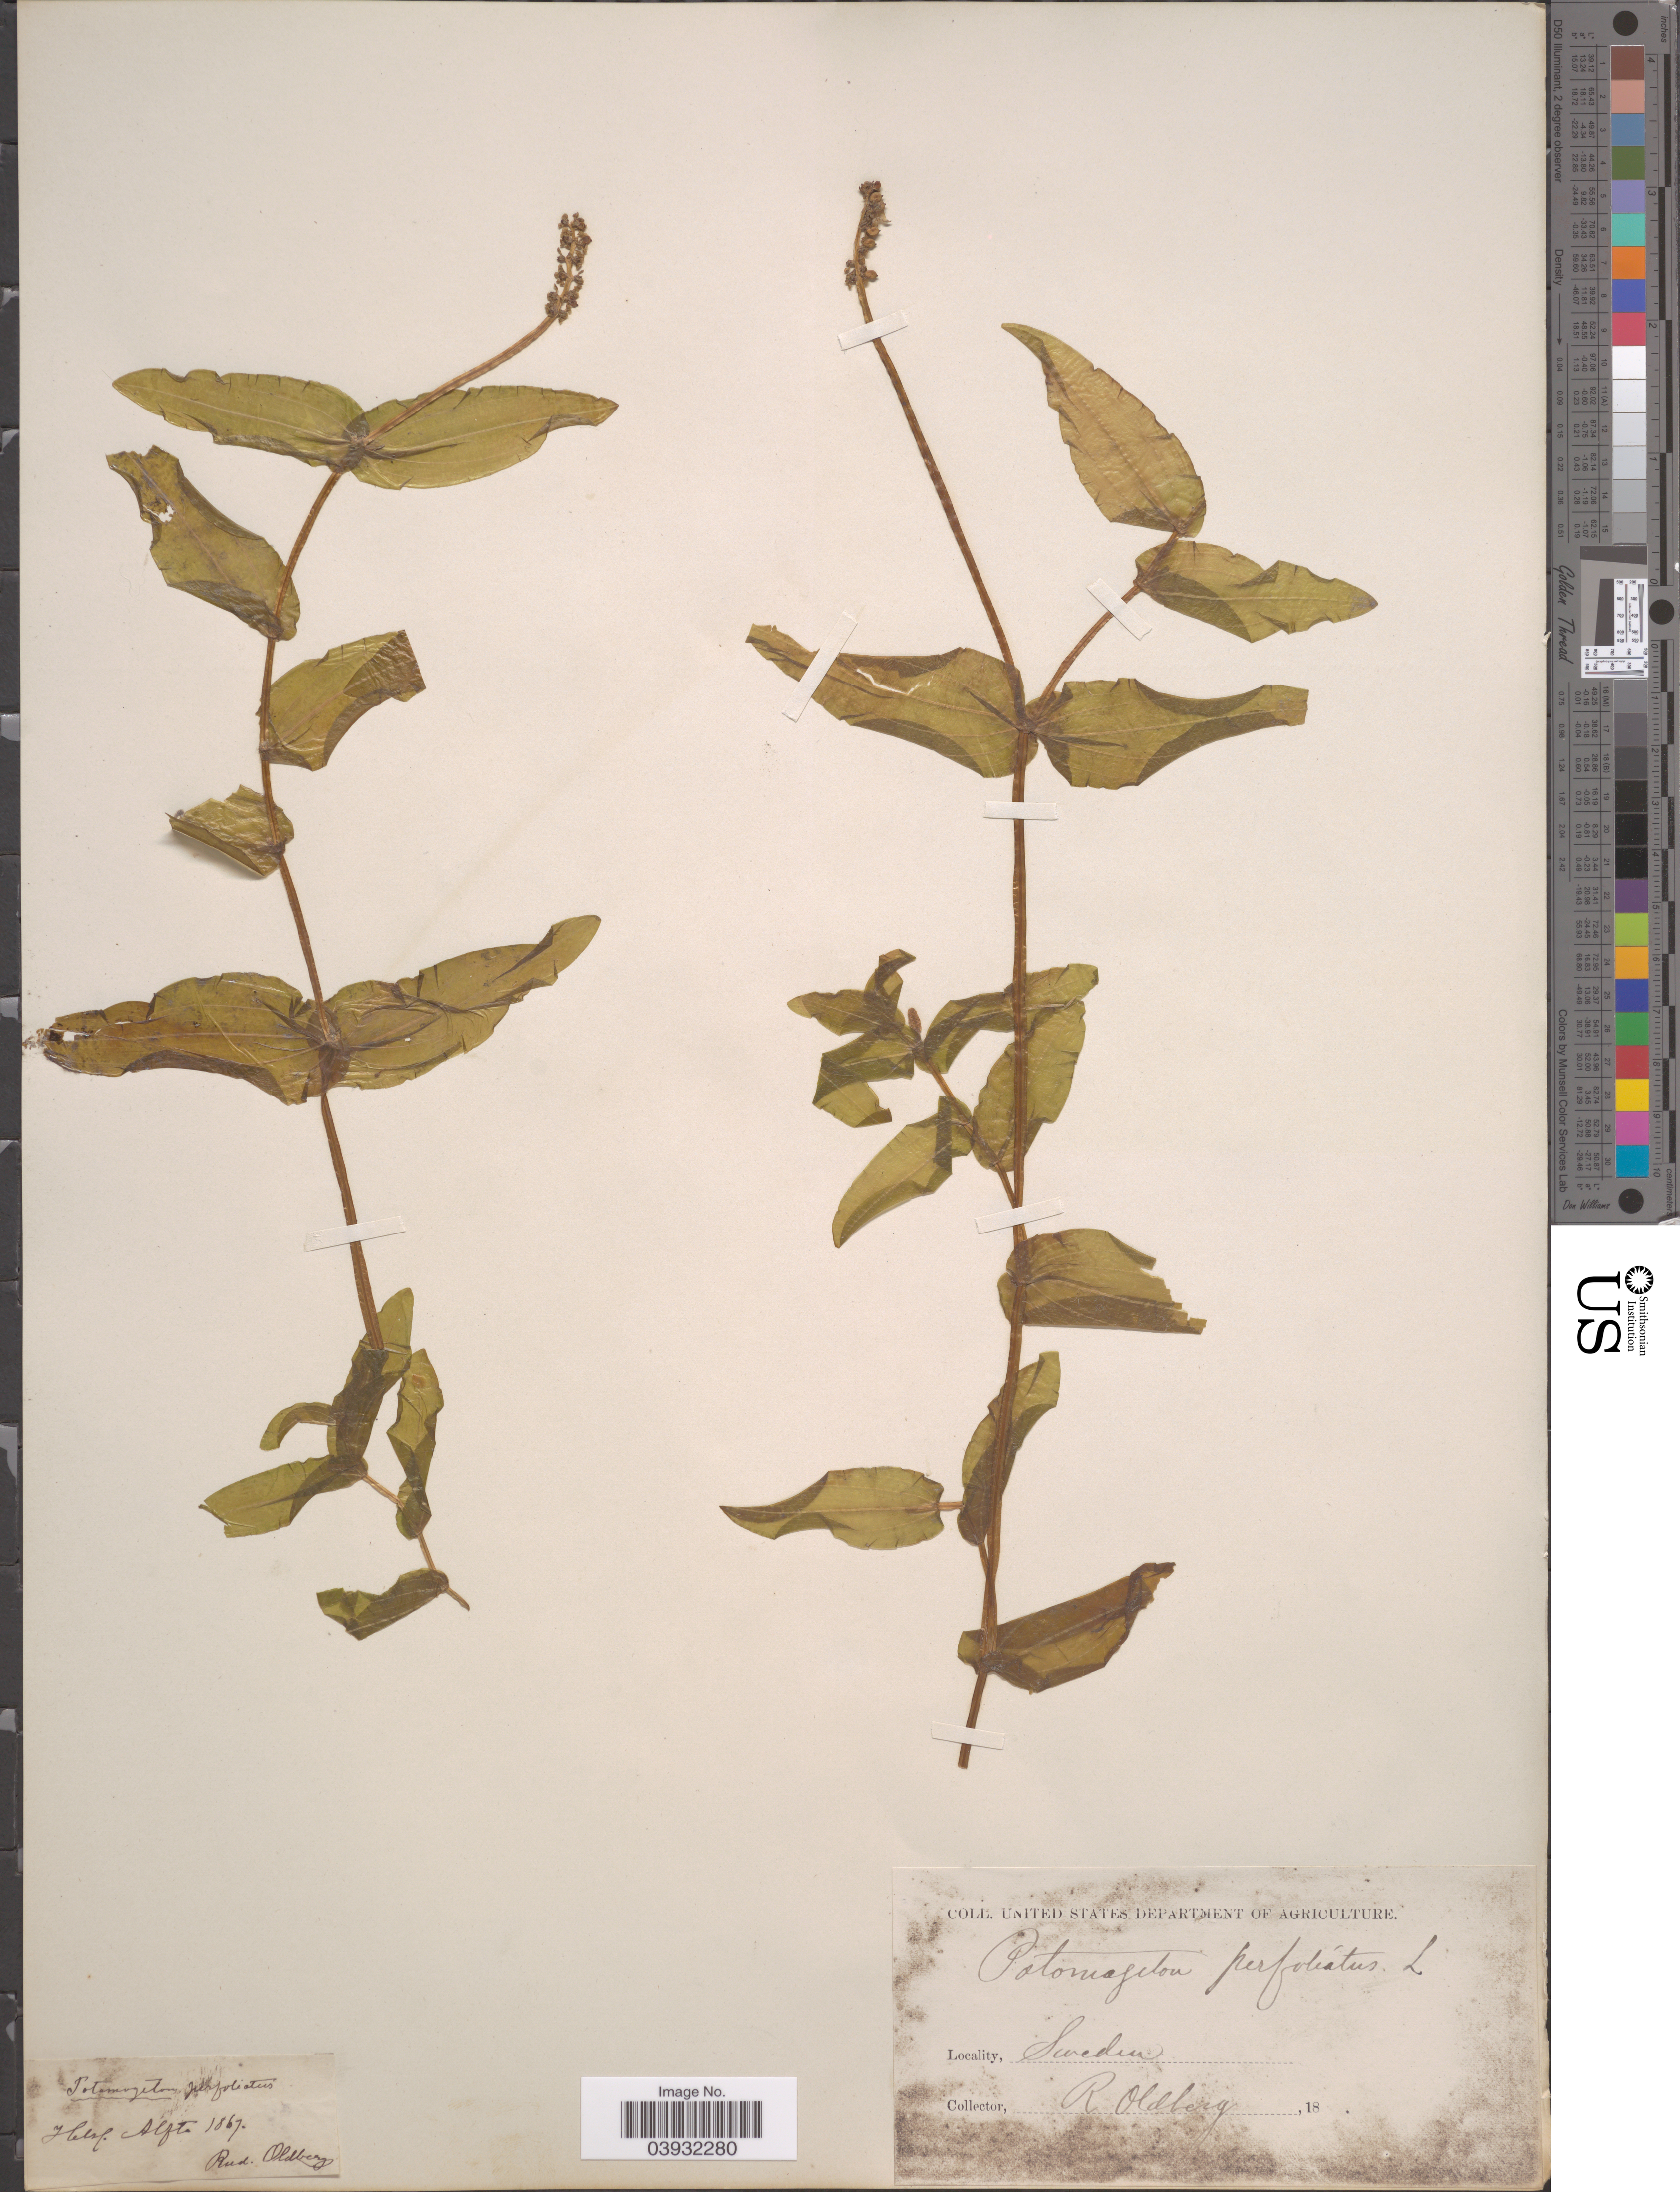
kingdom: Plantae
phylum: Tracheophyta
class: Liliopsida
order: Alismatales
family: Potamogetonaceae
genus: Potamogeton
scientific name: Potamogeton perfoliatus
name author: L.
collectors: R. Oldberg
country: Sweden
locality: Helsl. Alfta.